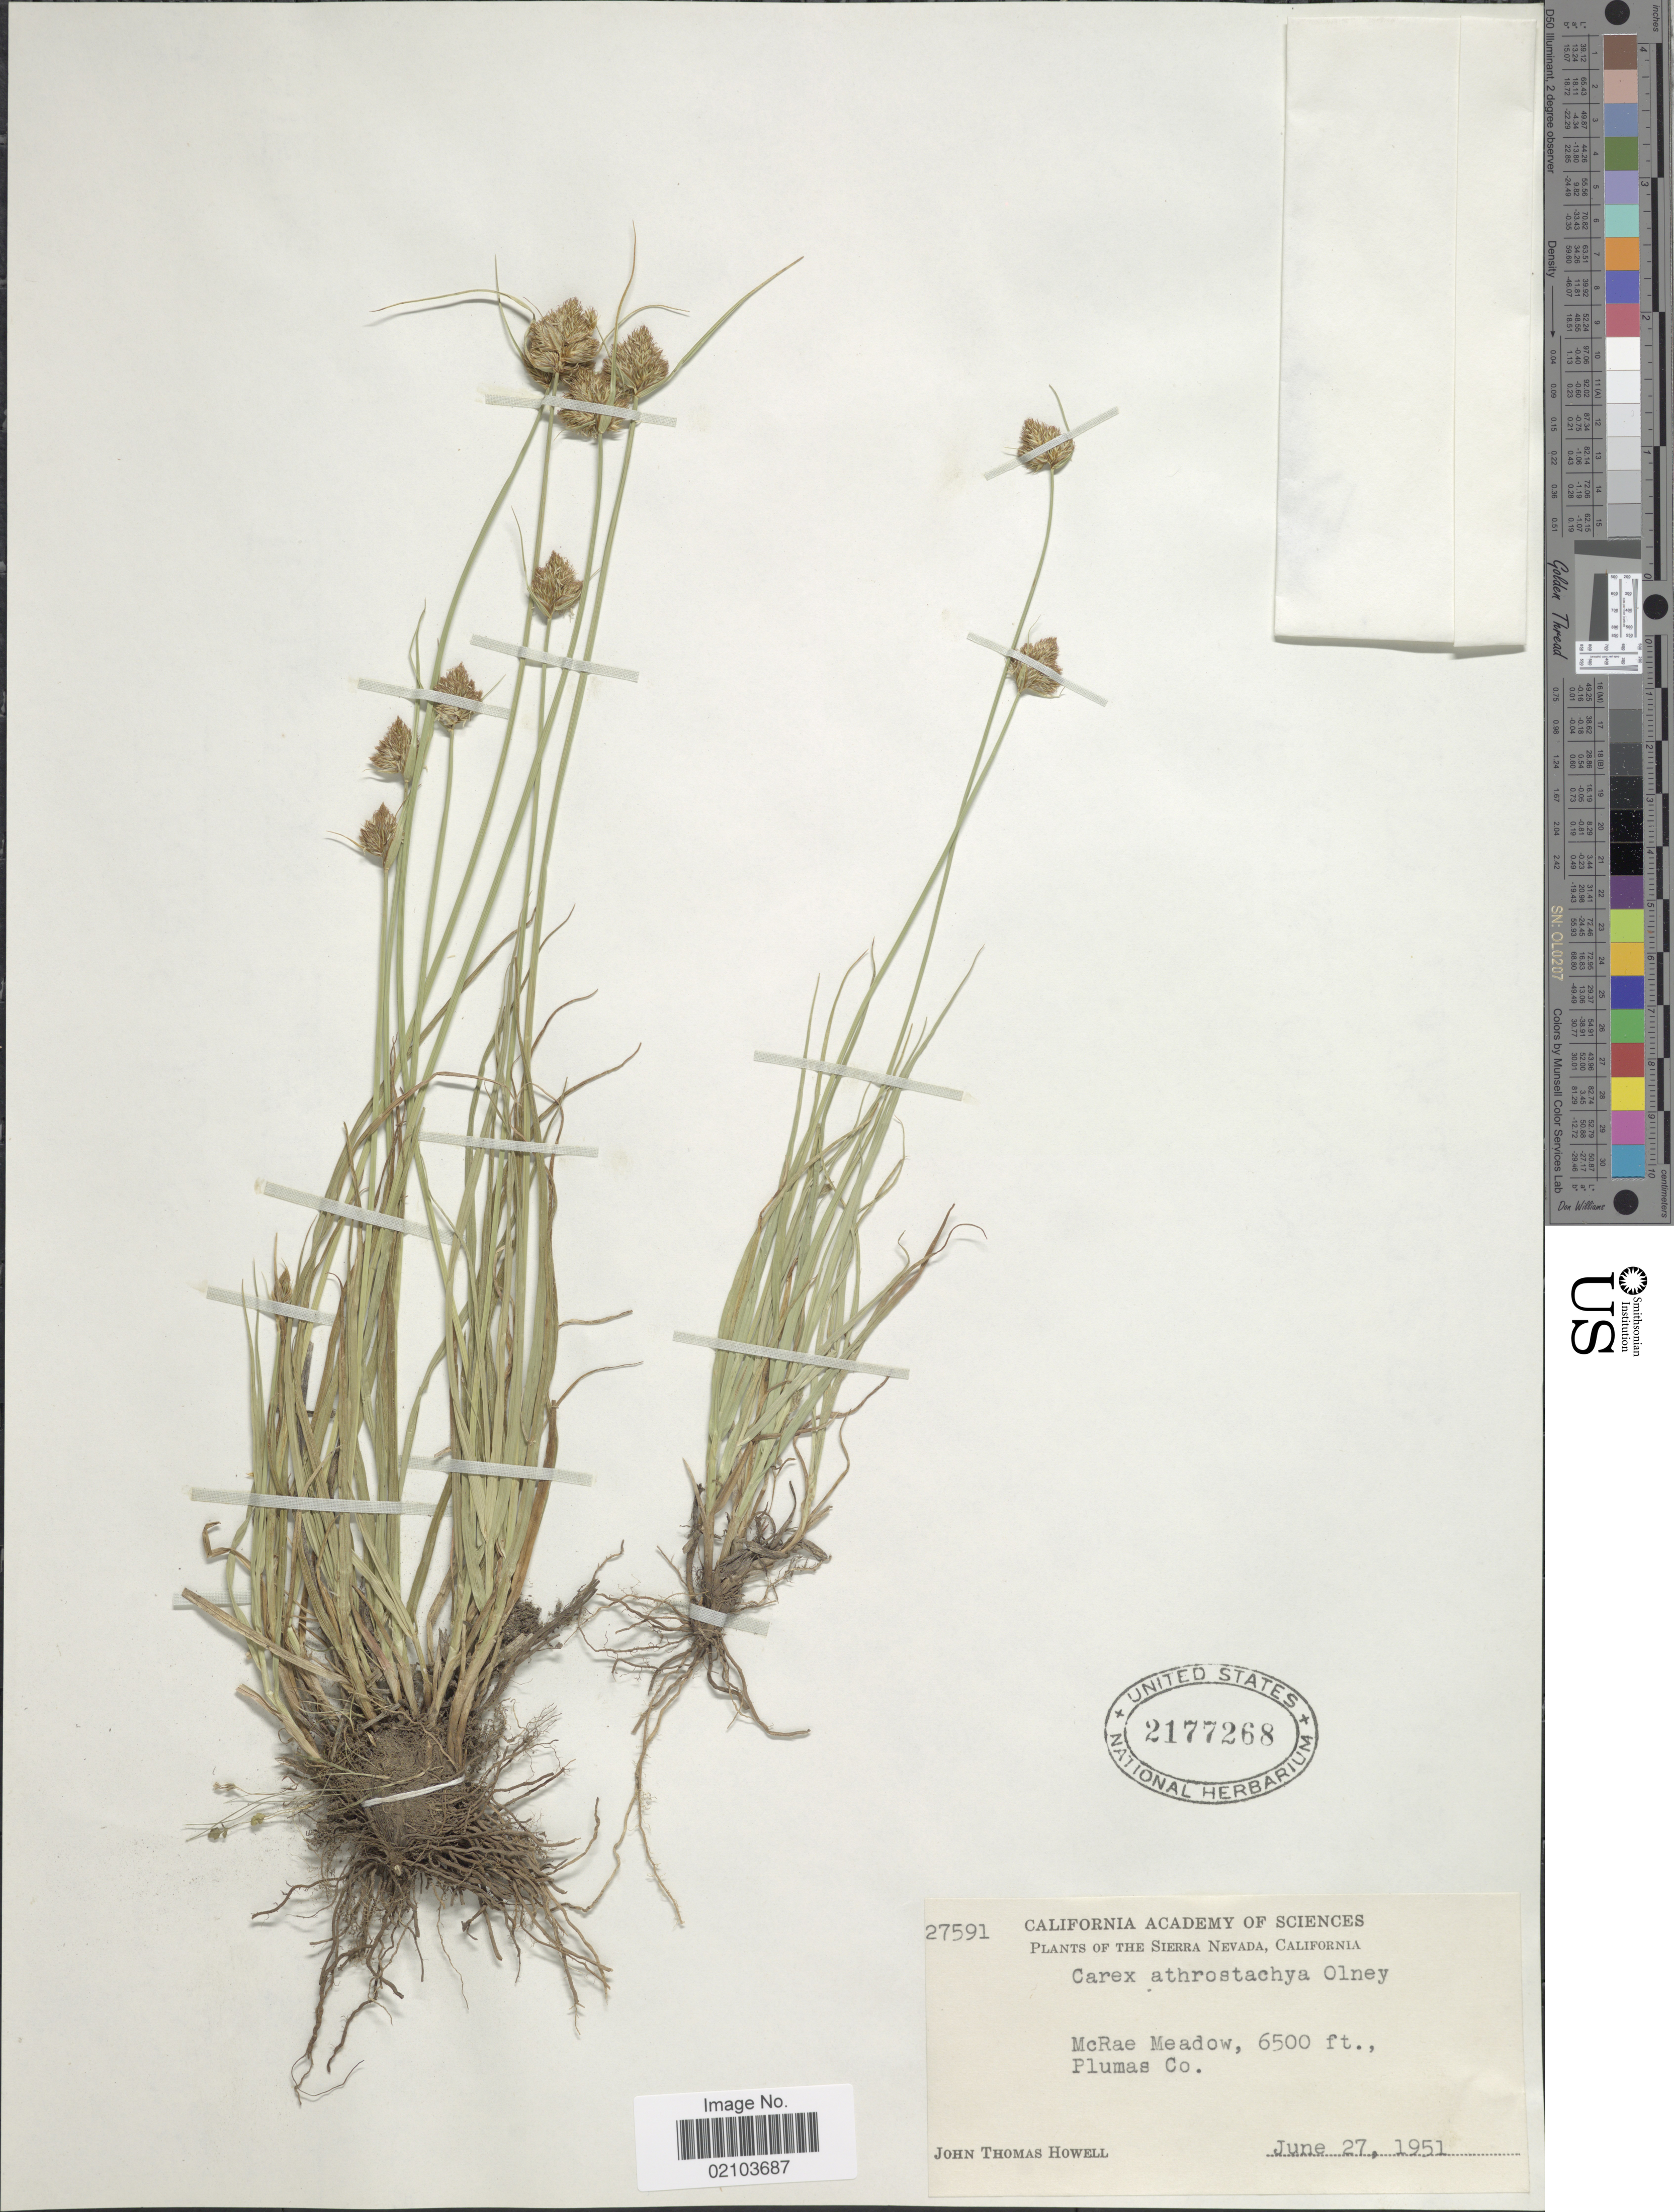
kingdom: Plantae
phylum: Tracheophyta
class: Liliopsida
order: Poales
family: Cyperaceae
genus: Carex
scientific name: Carex athrostachya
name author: Olney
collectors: J. T. Howell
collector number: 27591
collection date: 1951-06-27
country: United States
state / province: California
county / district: Plumas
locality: Sierra Nevada. McRae Meadow, Plumas Co.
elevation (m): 1981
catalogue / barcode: US 2177268